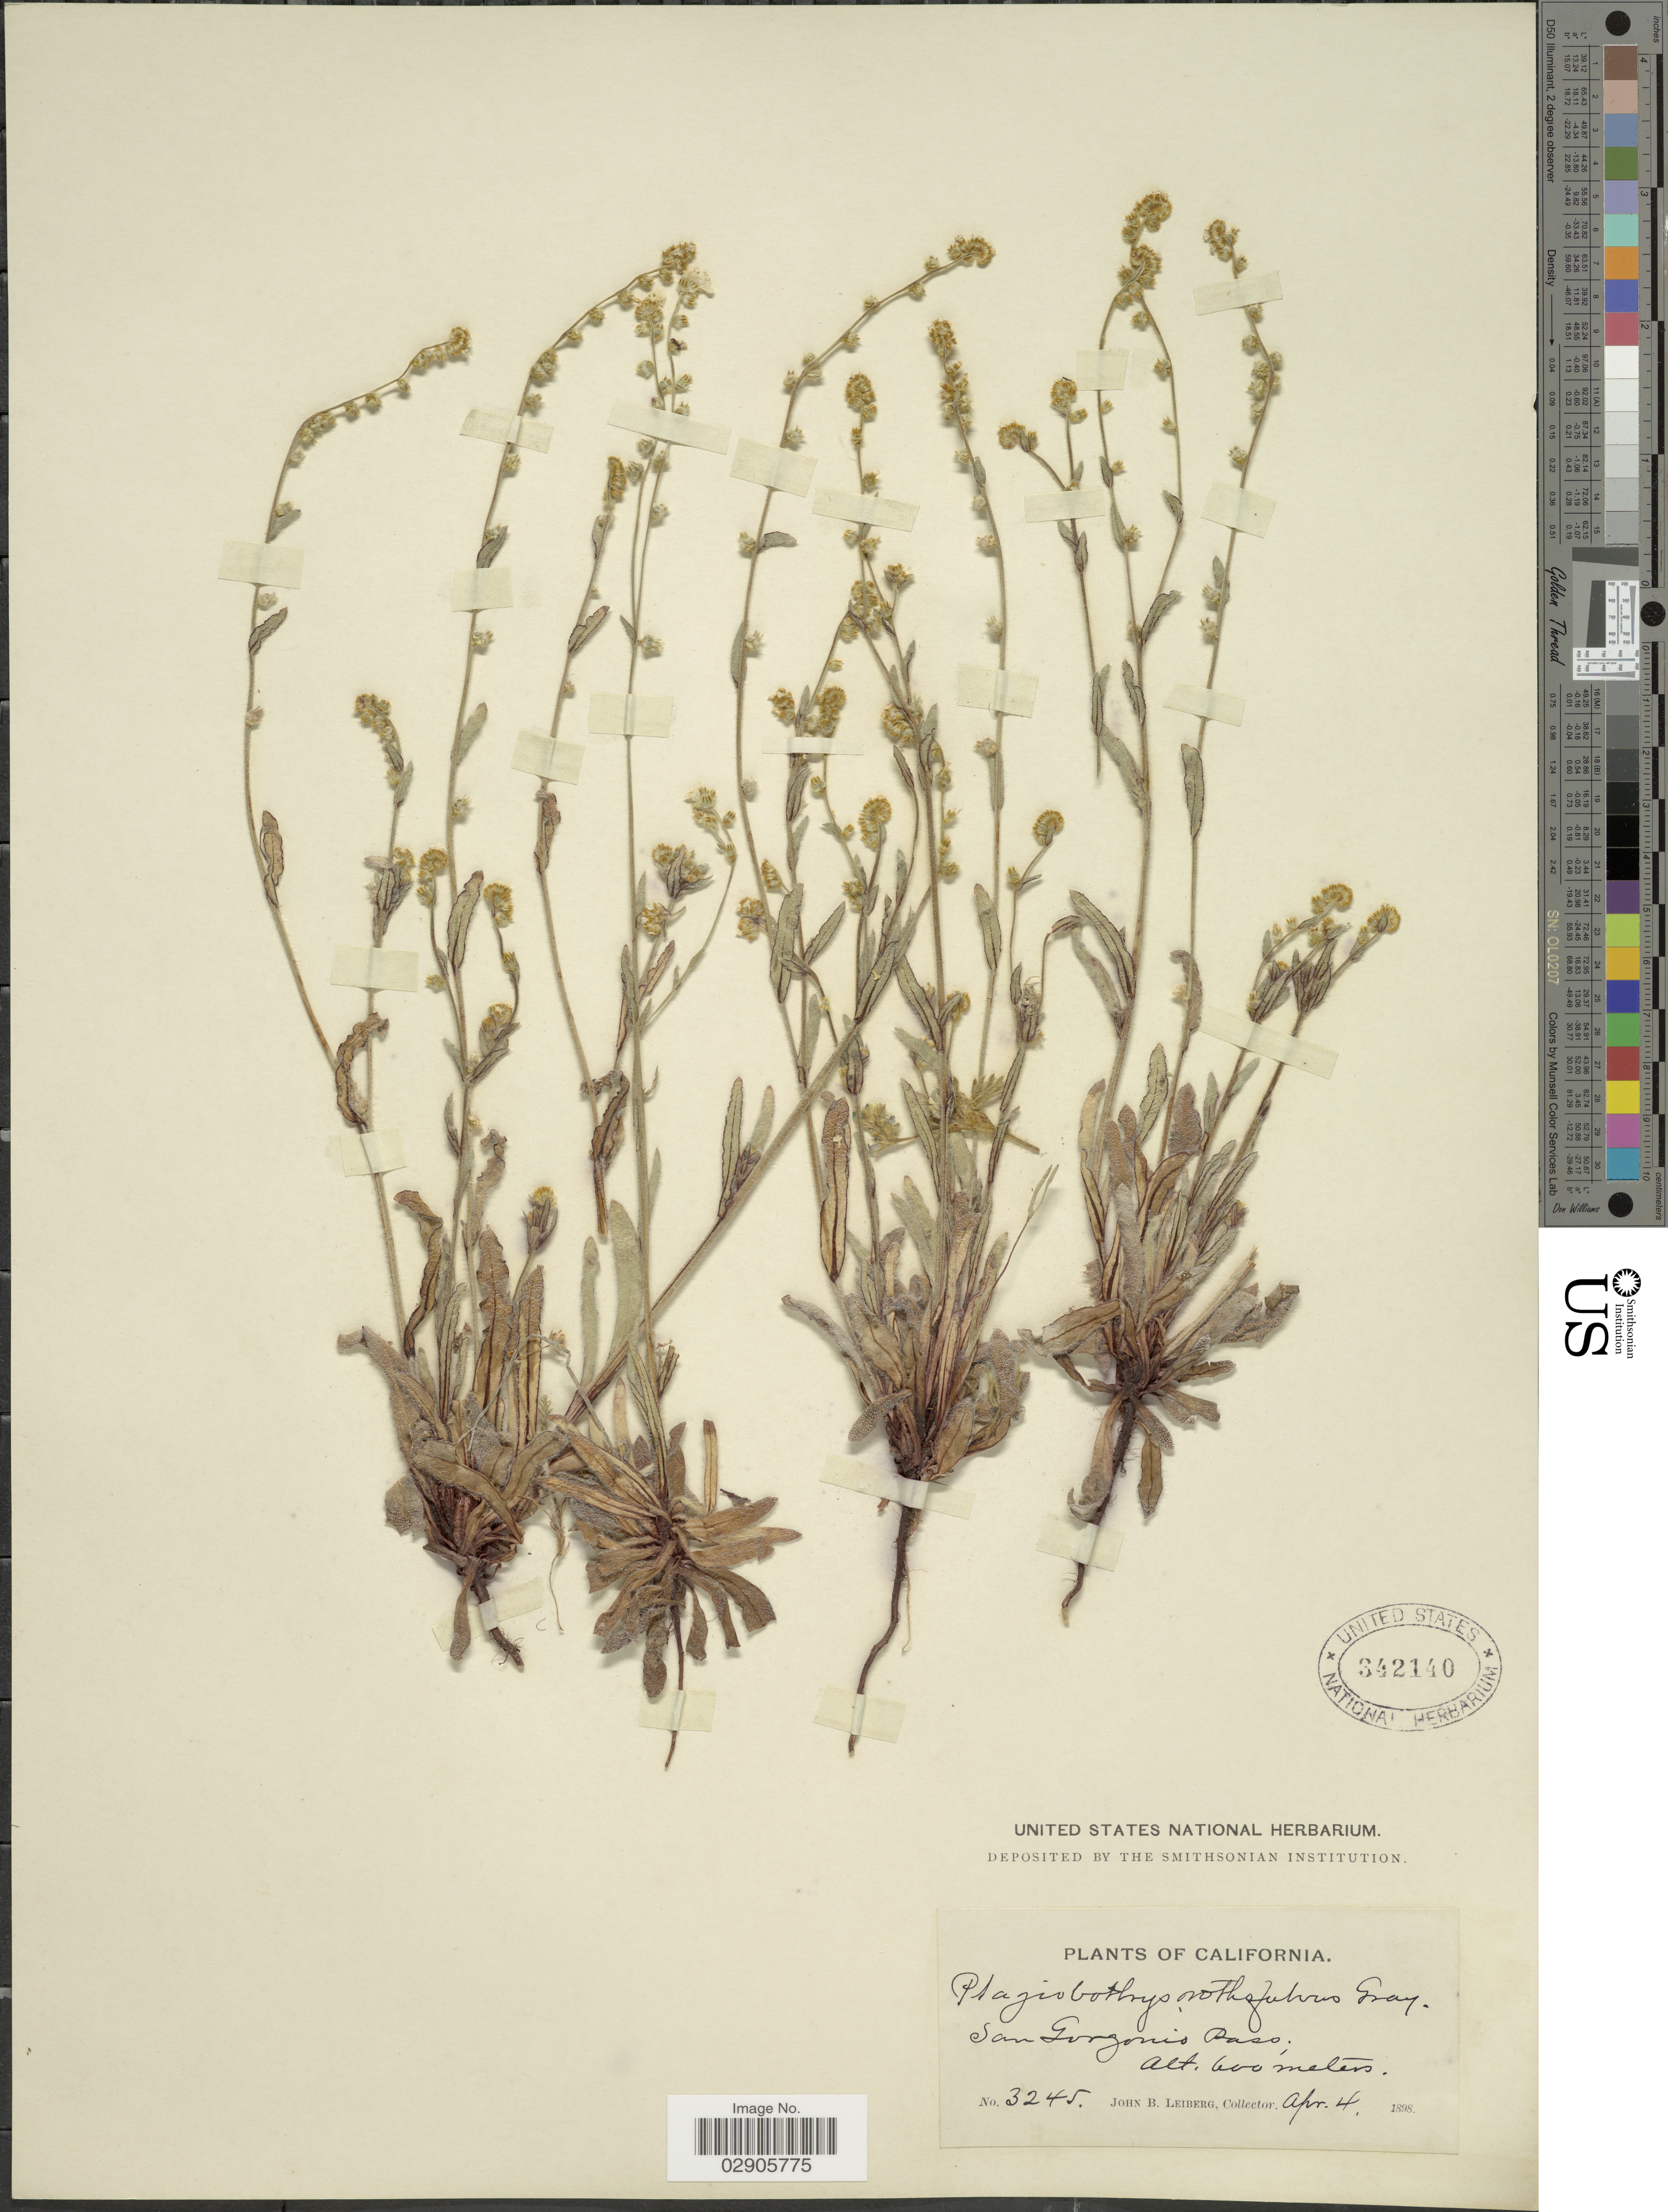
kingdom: Plantae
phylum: Tracheophyta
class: Magnoliopsida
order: Boraginales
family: Boraginaceae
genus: Plagiobothrys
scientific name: Plagiobothrys nothofulvus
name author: (A. Gray) A. Gray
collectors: J. B. Leiberg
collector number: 3245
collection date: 1898-04-04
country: United States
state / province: California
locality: San Gorgonio Pass.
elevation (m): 600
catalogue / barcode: US 342140